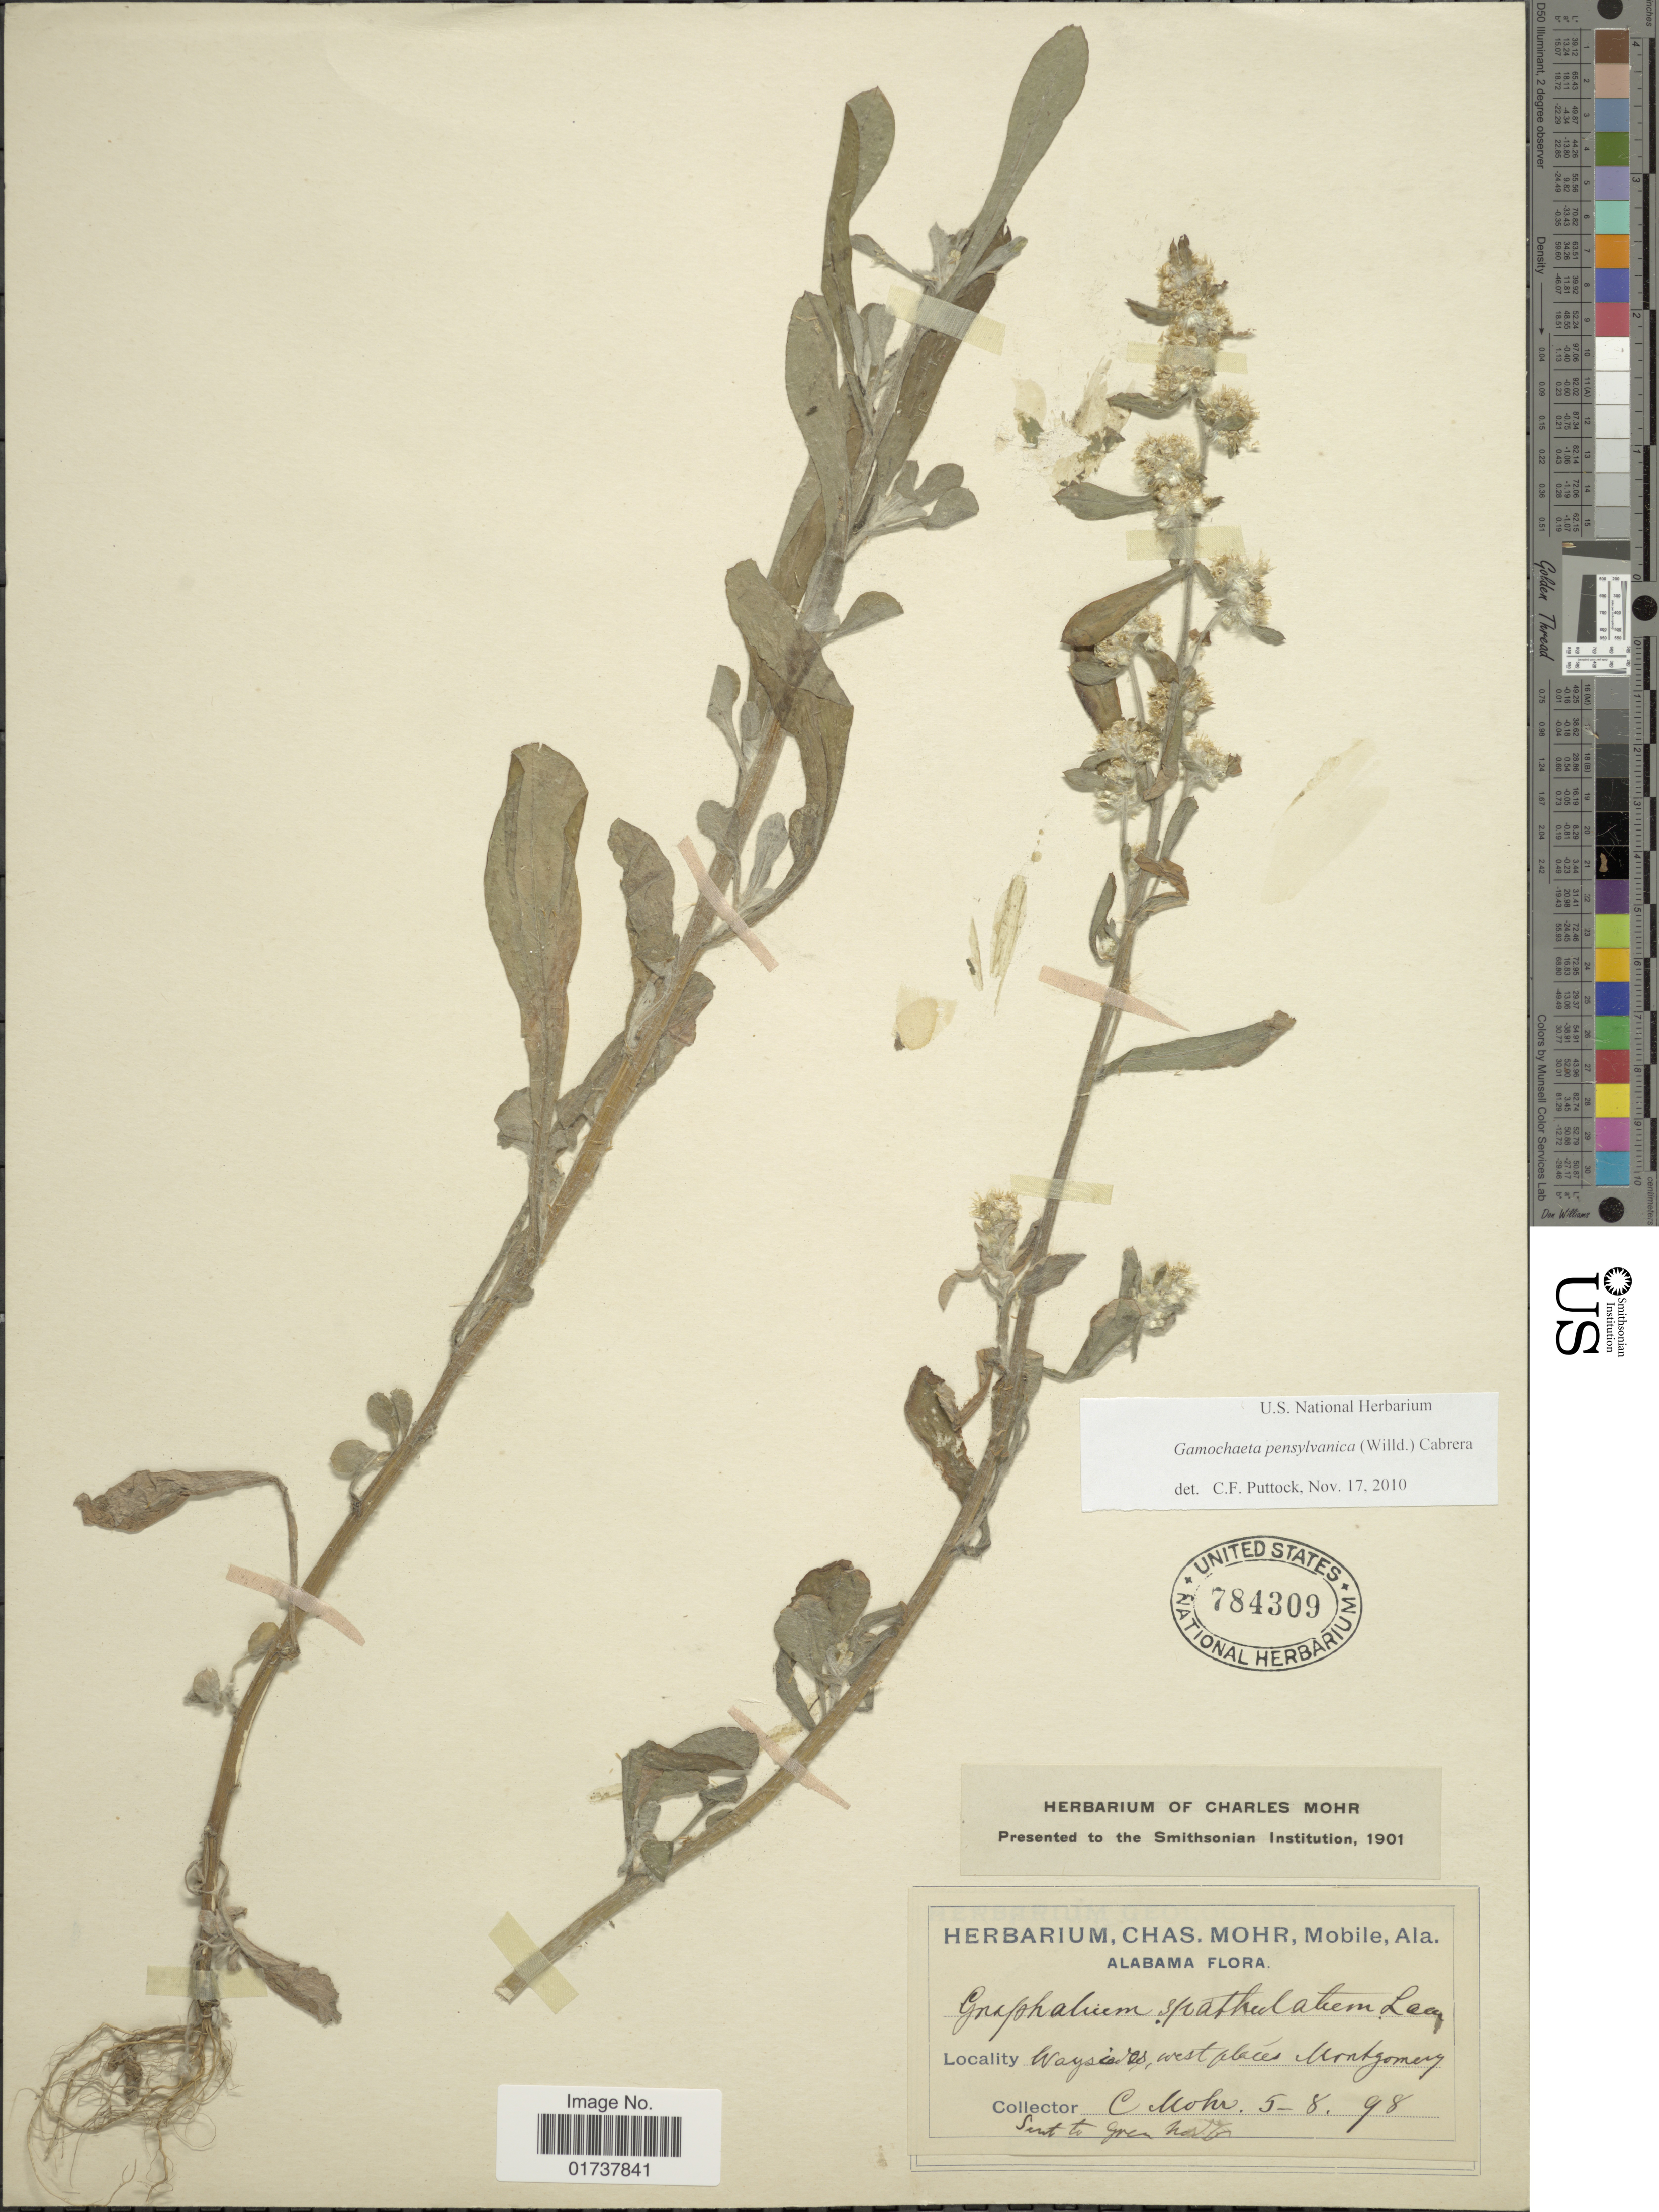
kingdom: Plantae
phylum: Tracheophyta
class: Magnoliopsida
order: Asterales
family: Asteraceae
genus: Gamochaeta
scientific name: Gamochaeta pensylvanica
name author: (Willd.) Cabrera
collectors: C. T. Mohr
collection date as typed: Transcribed d/m/y: 8/5/98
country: United States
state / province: Alabama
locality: Waysides, west places Montgomery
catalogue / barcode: US 784309